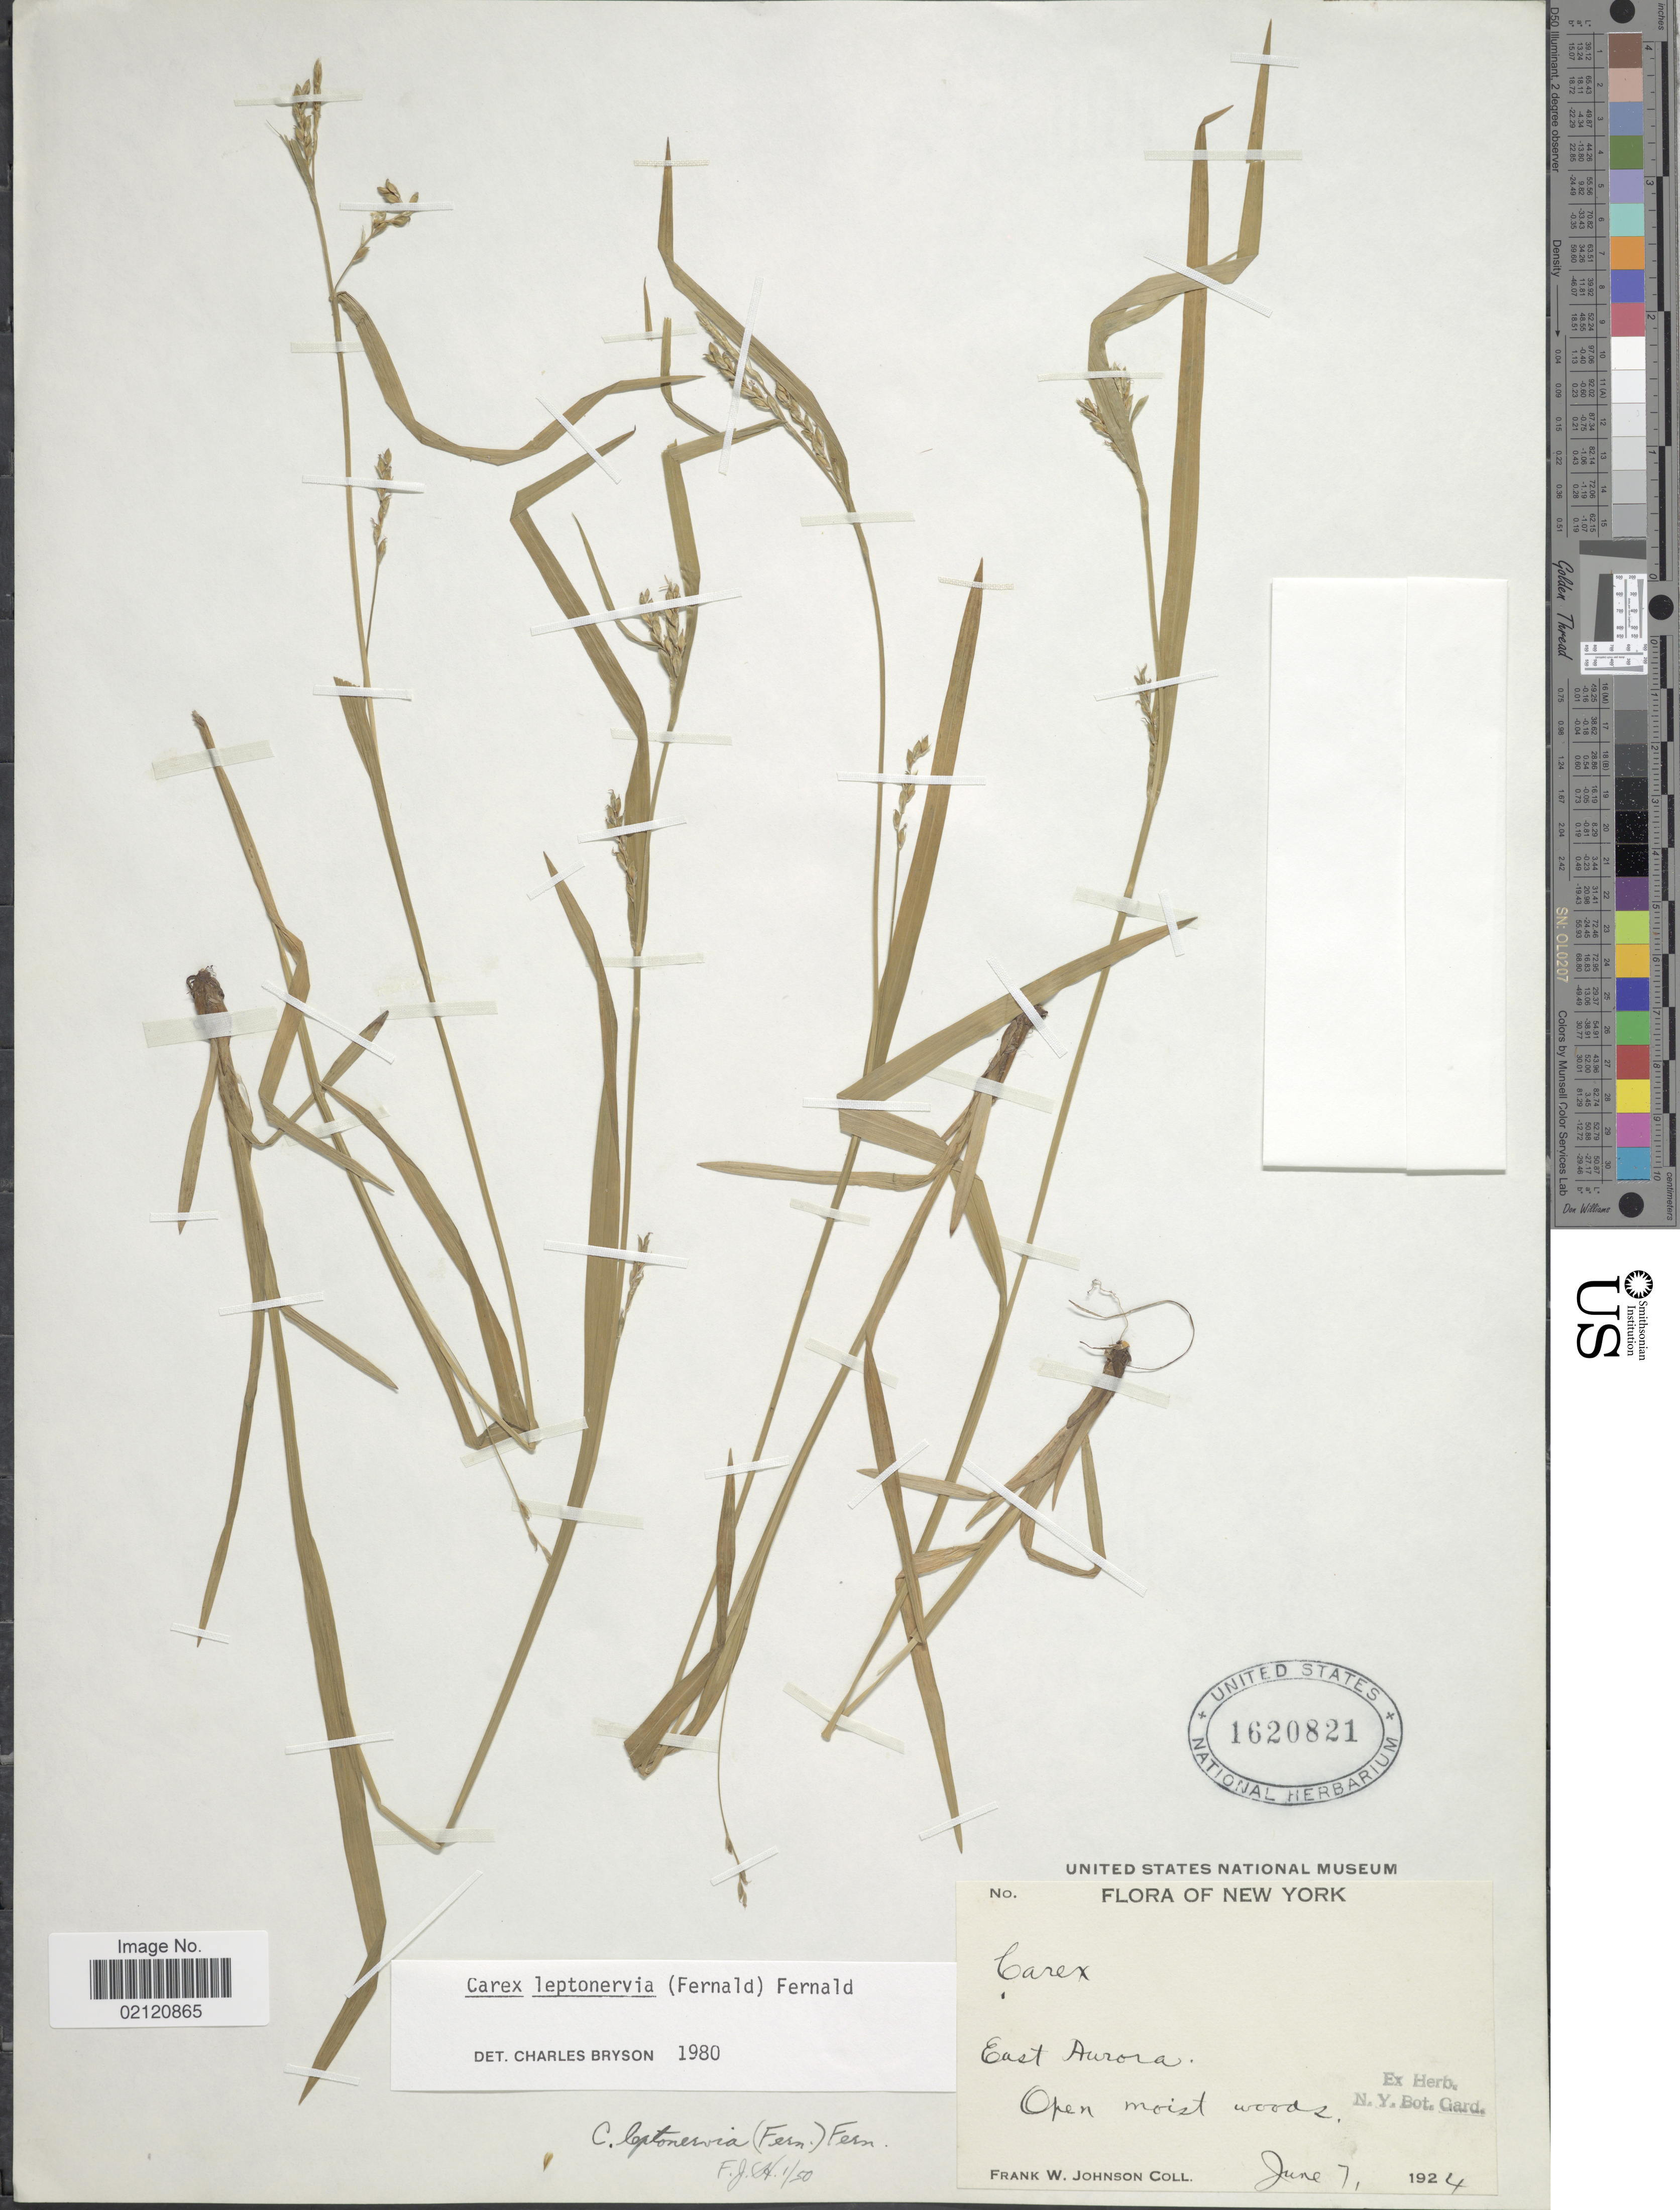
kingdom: Plantae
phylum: Tracheophyta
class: Liliopsida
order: Poales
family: Cyperaceae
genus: Carex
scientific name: Carex leptonervia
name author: (Fernald) Fernald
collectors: F. W. Johnson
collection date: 1924-06-07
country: United States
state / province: New York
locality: East Aurora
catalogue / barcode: US 1620821